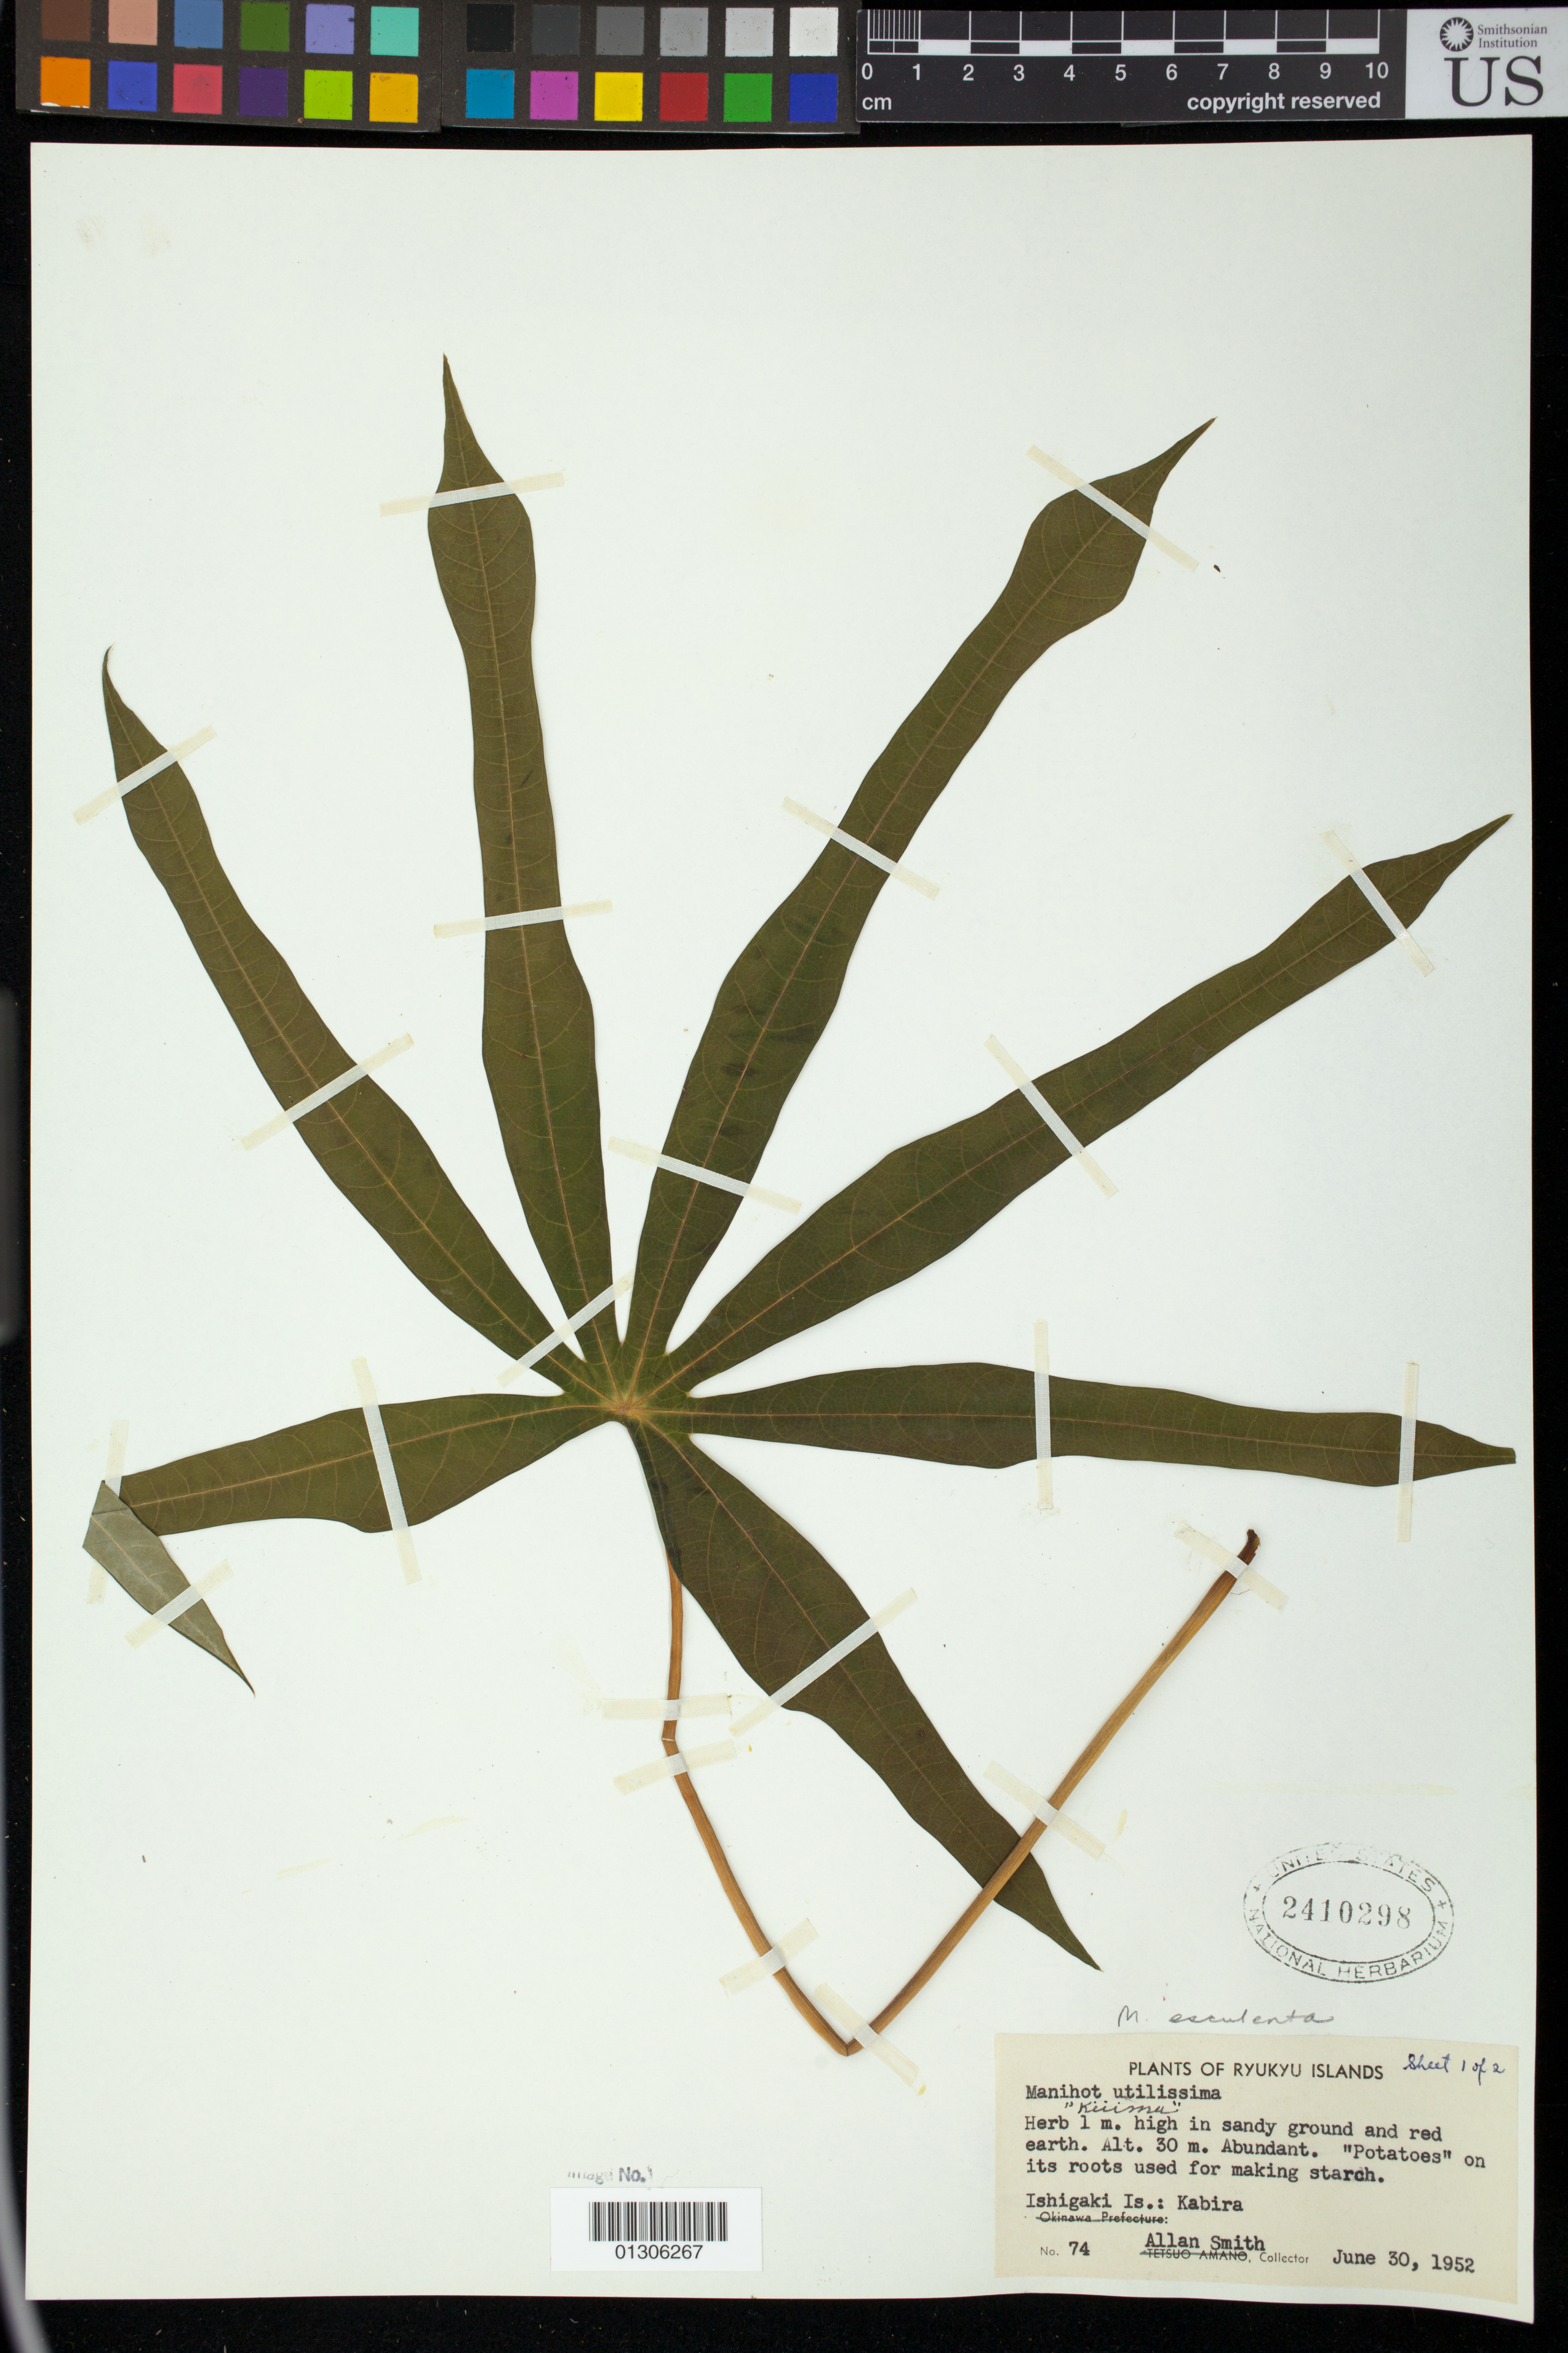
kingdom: Plantae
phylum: Tracheophyta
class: Magnoliopsida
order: Malpighiales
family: Euphorbiaceae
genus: Manihot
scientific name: Manihot esculenta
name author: Crantz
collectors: A. Smith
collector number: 74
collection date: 1952-06-30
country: Japan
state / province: Okinawa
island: Ishigaki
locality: Kabira.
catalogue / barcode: US 2410298